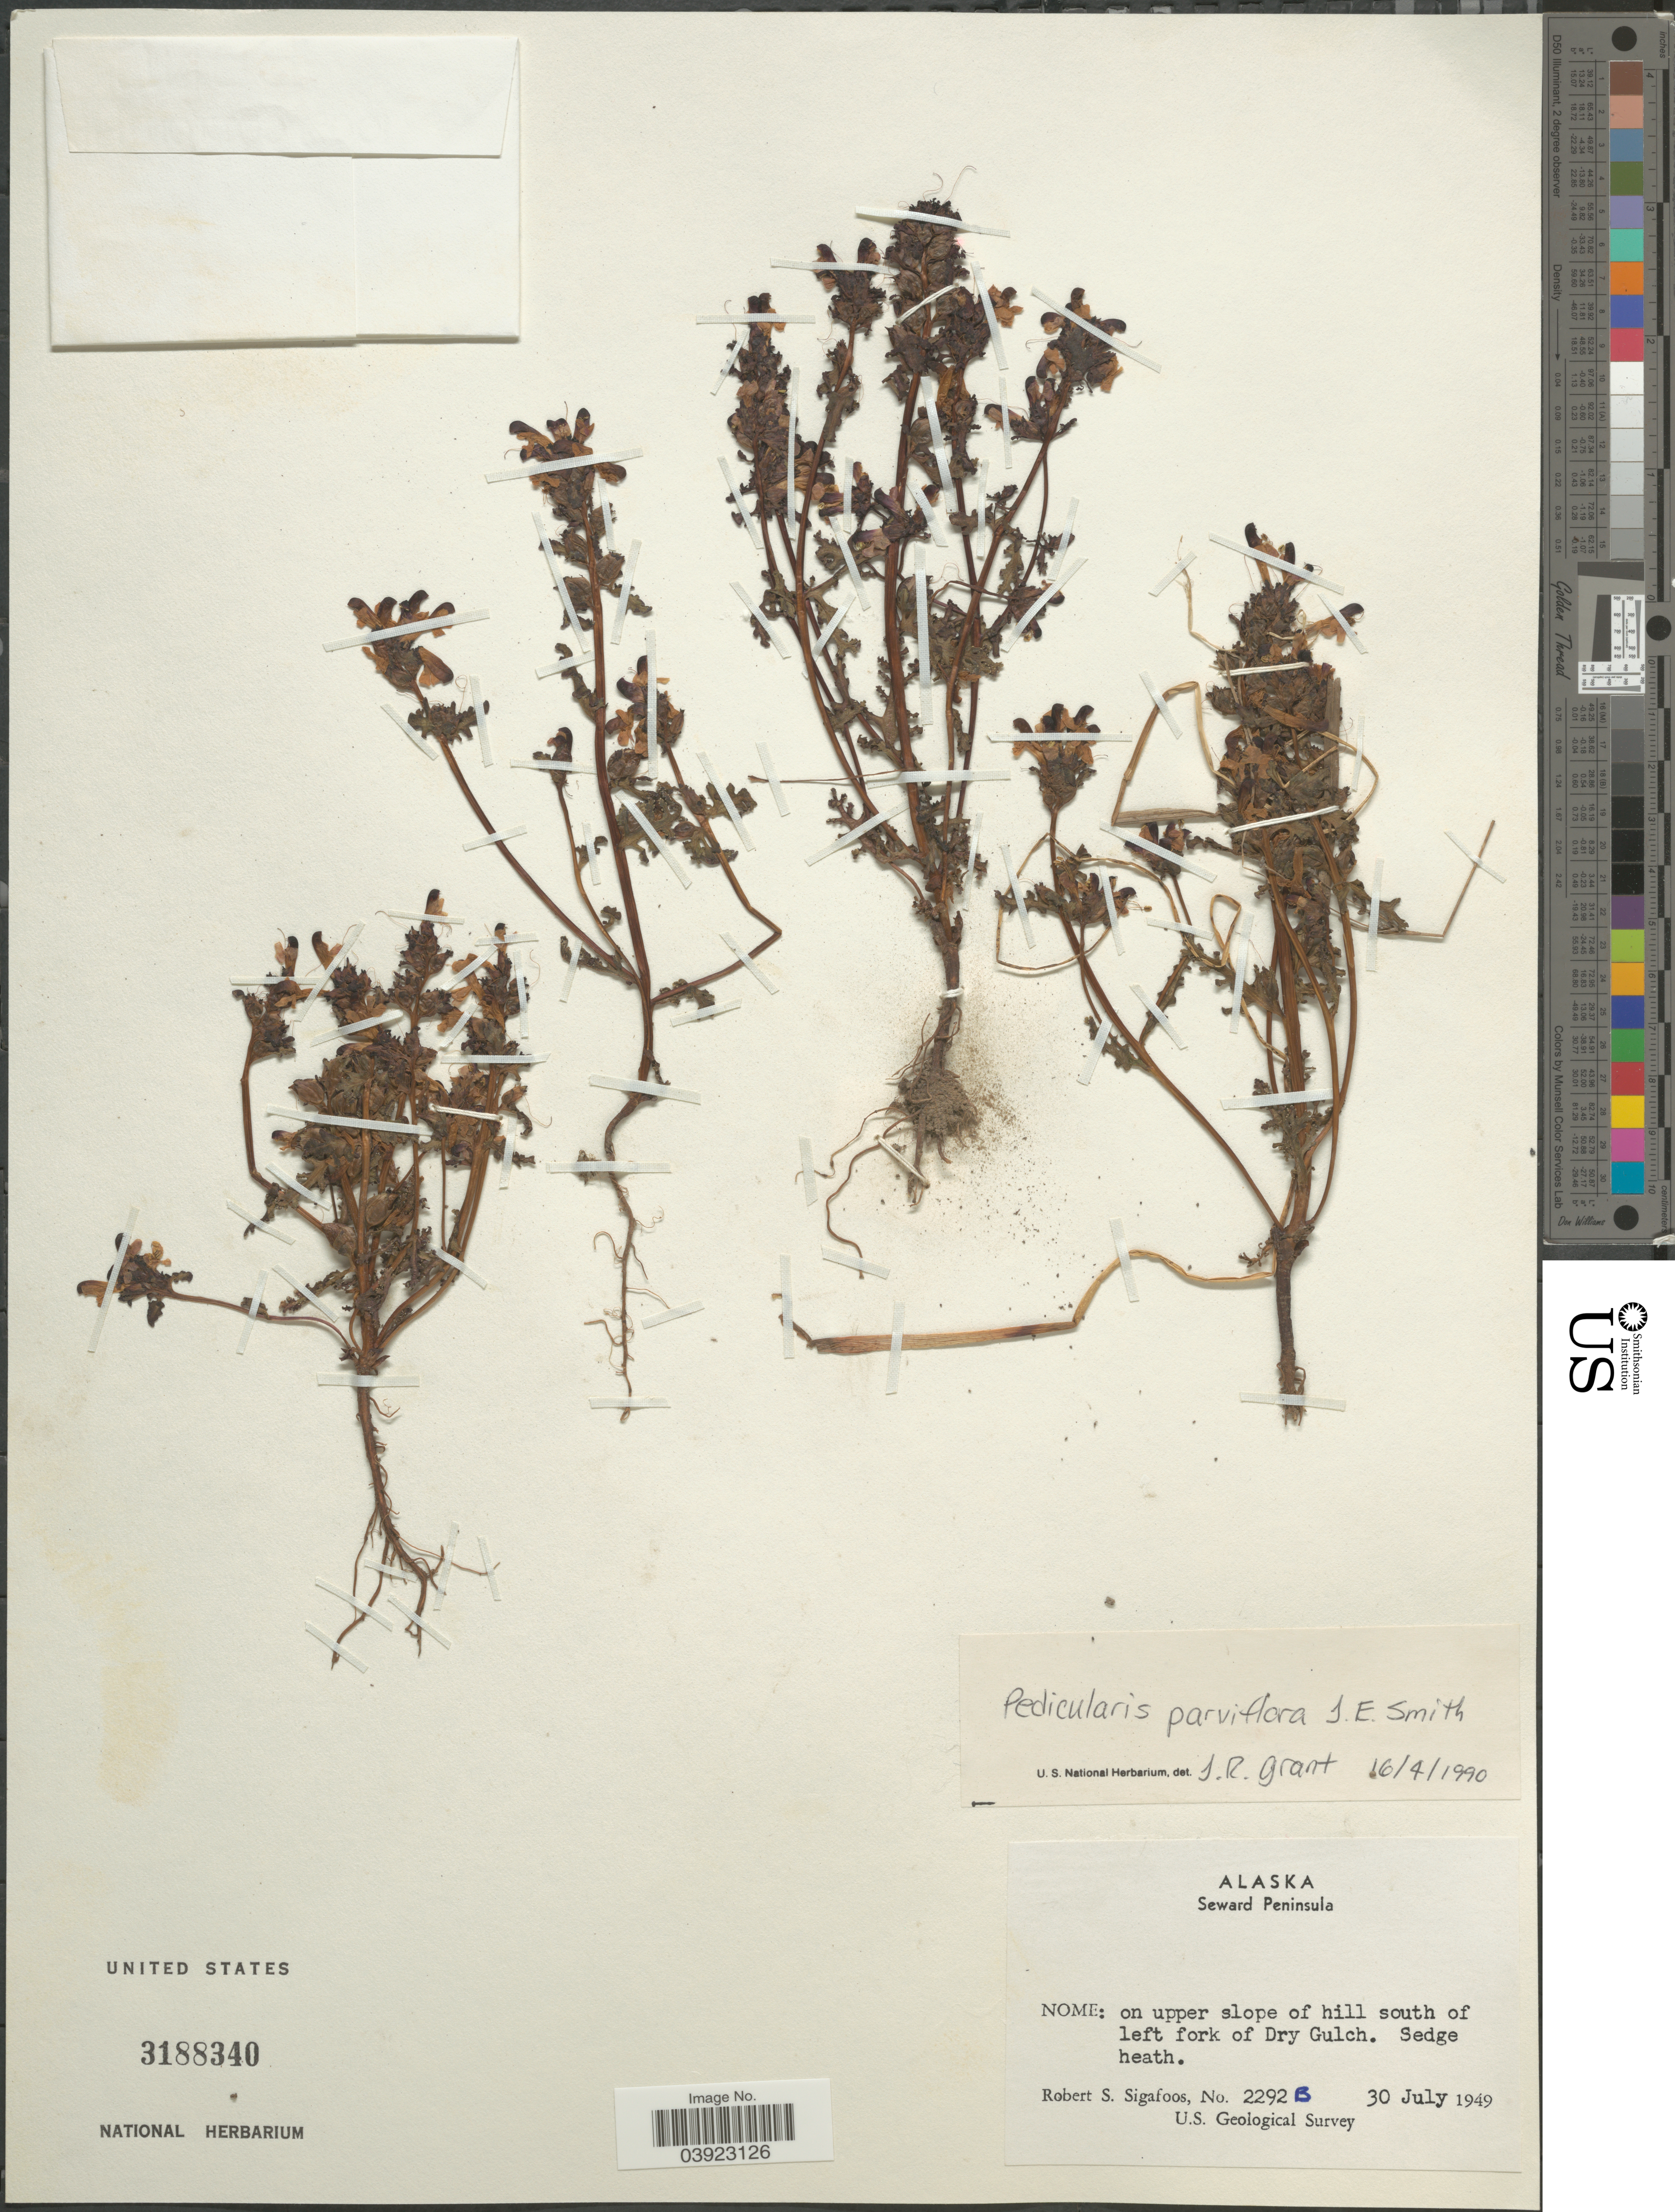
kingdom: Plantae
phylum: Tracheophyta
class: Magnoliopsida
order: Lamiales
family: Orobanchaceae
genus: Pedicularis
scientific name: Pedicularis parviflora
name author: Sm.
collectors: R. Sigafoos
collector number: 2292B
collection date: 1949-07-30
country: United States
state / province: Alaska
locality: Seward Peninsula. Nome: on upper slope hill south of left fork of Dry Gulch.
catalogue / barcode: US 3188340